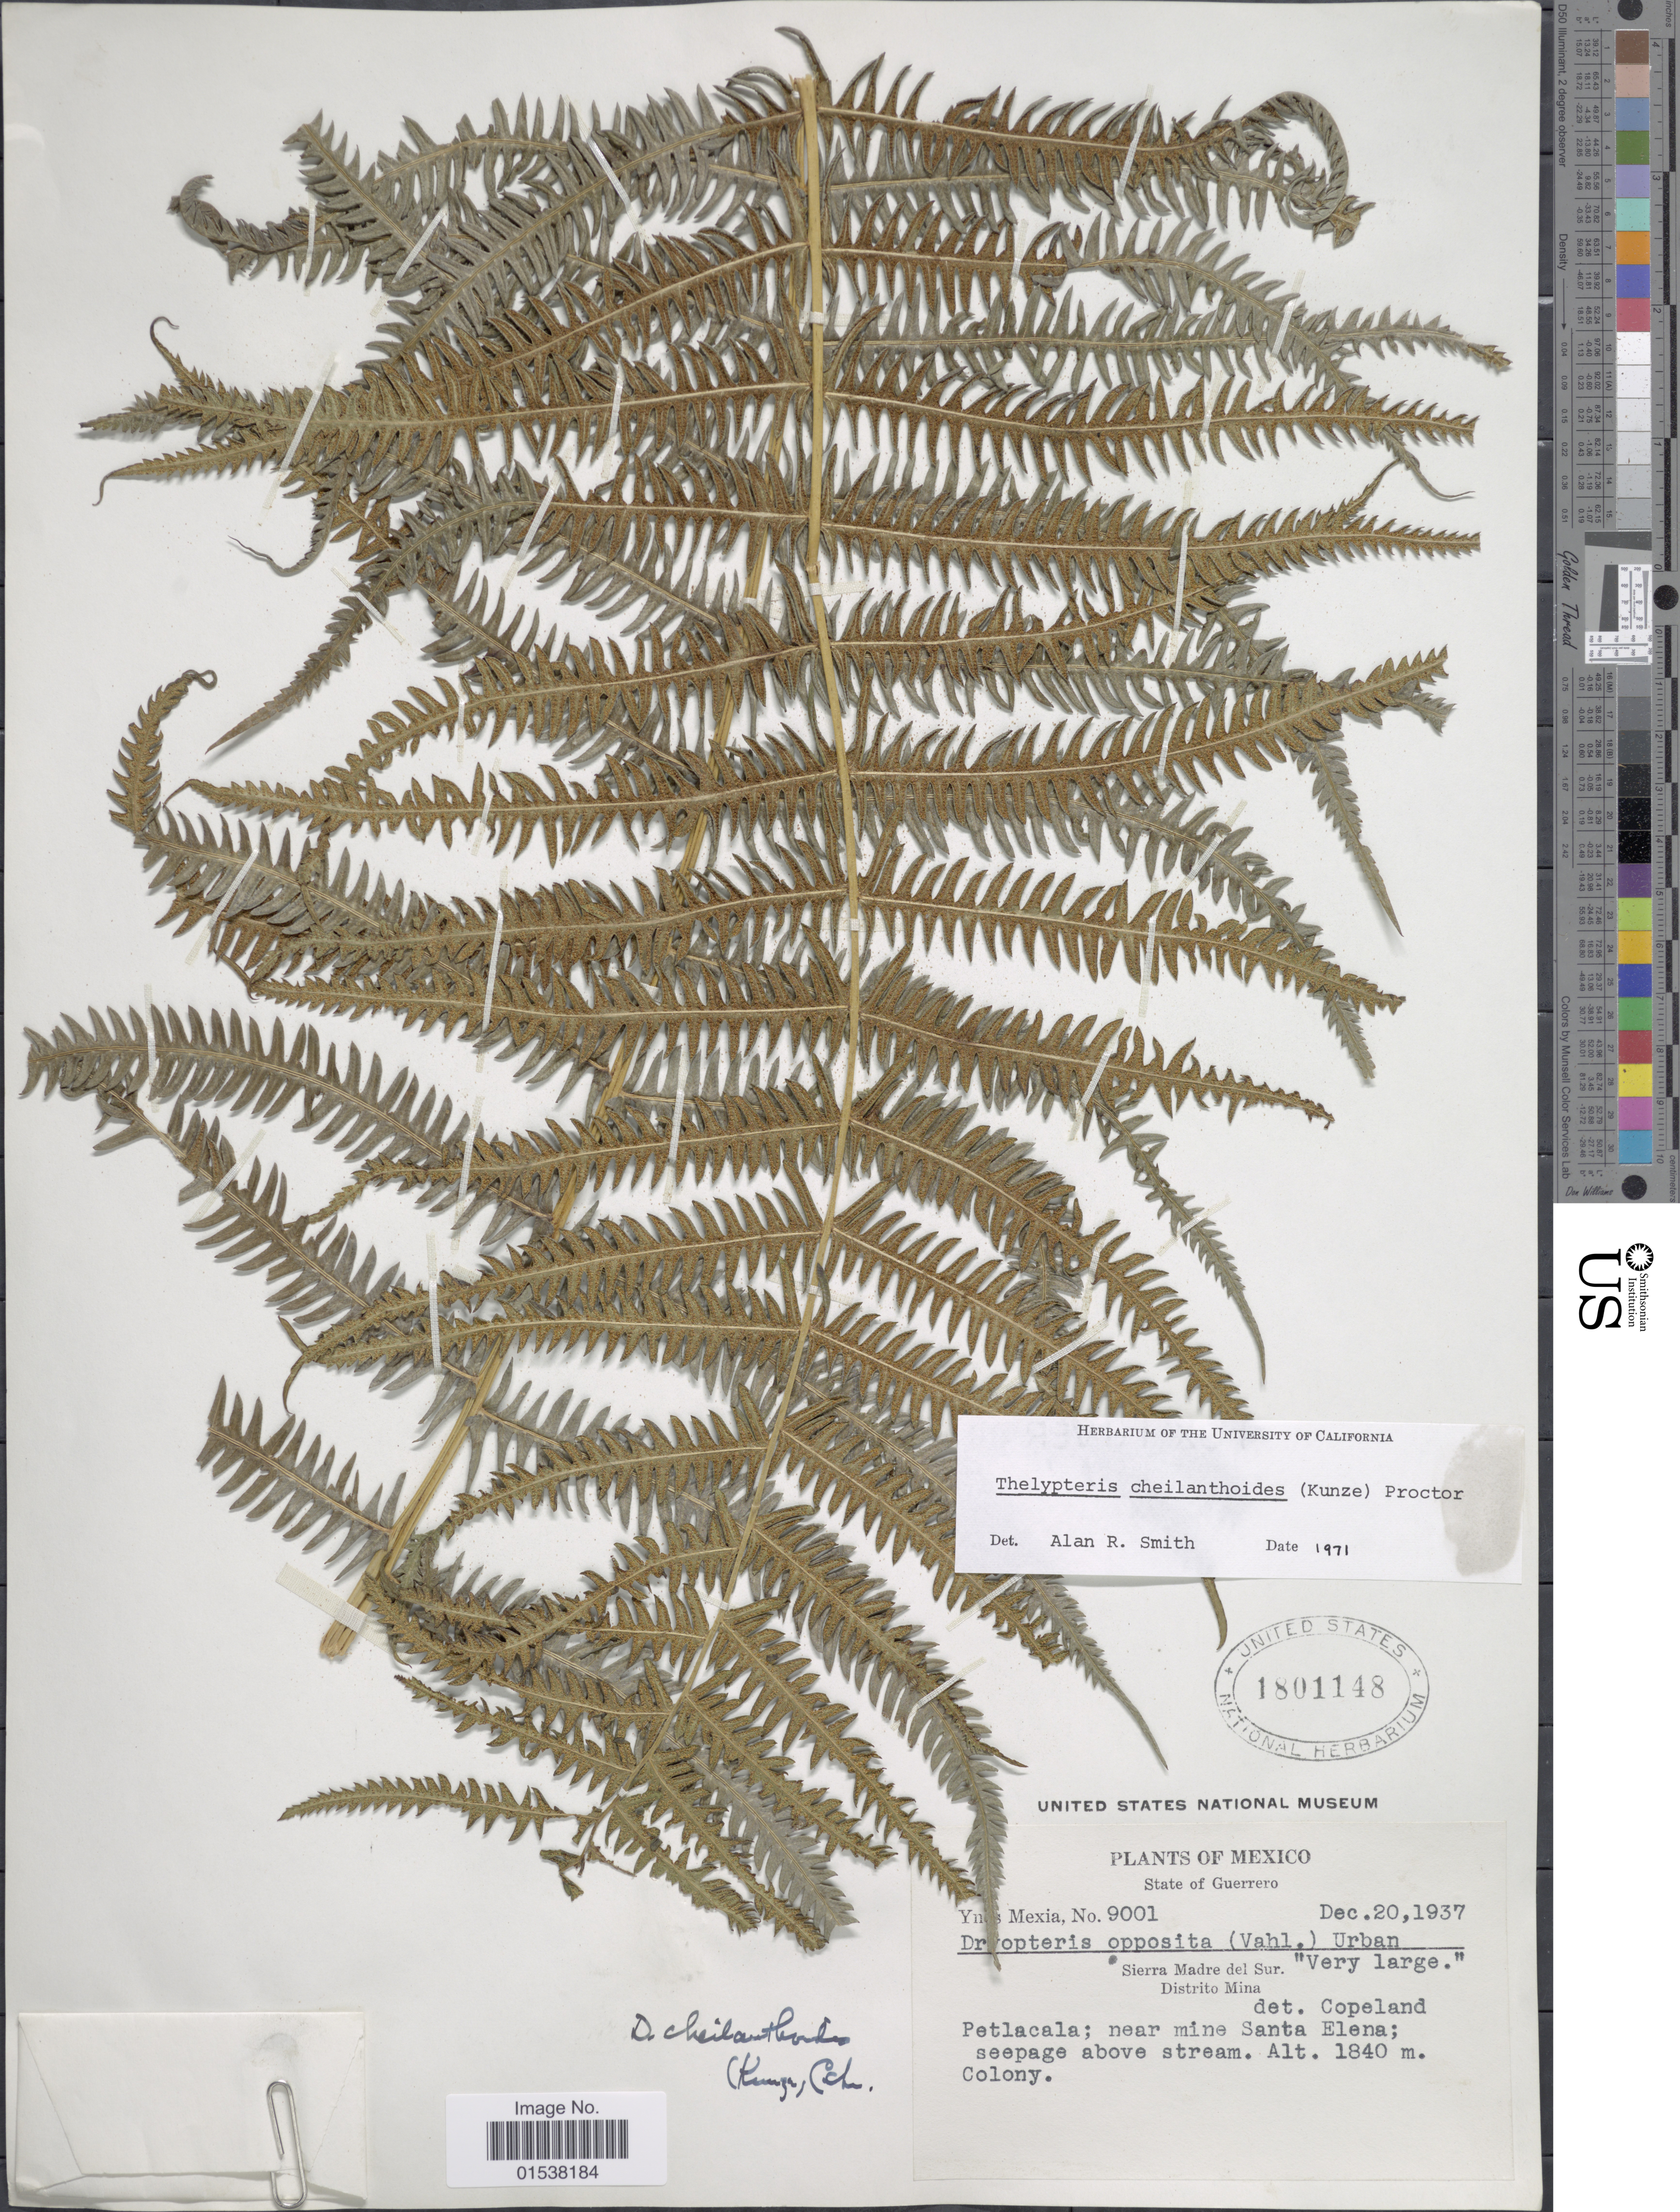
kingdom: Plantae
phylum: Tracheophyta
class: Polypodiopsida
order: Polypodiales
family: Thelypteridaceae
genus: Amauropelta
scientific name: Amauropelta cheilanthoides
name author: (Kunze) Á. Löve & D. Löve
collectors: Y. Mexia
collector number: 9001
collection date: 1937-12-20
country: Mexico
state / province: Guerrero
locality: State of Guerrero, Sierra Madre del Sur, Distrito Mina, Petlacala; near mine Santa Elena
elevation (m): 1840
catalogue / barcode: US 1801148